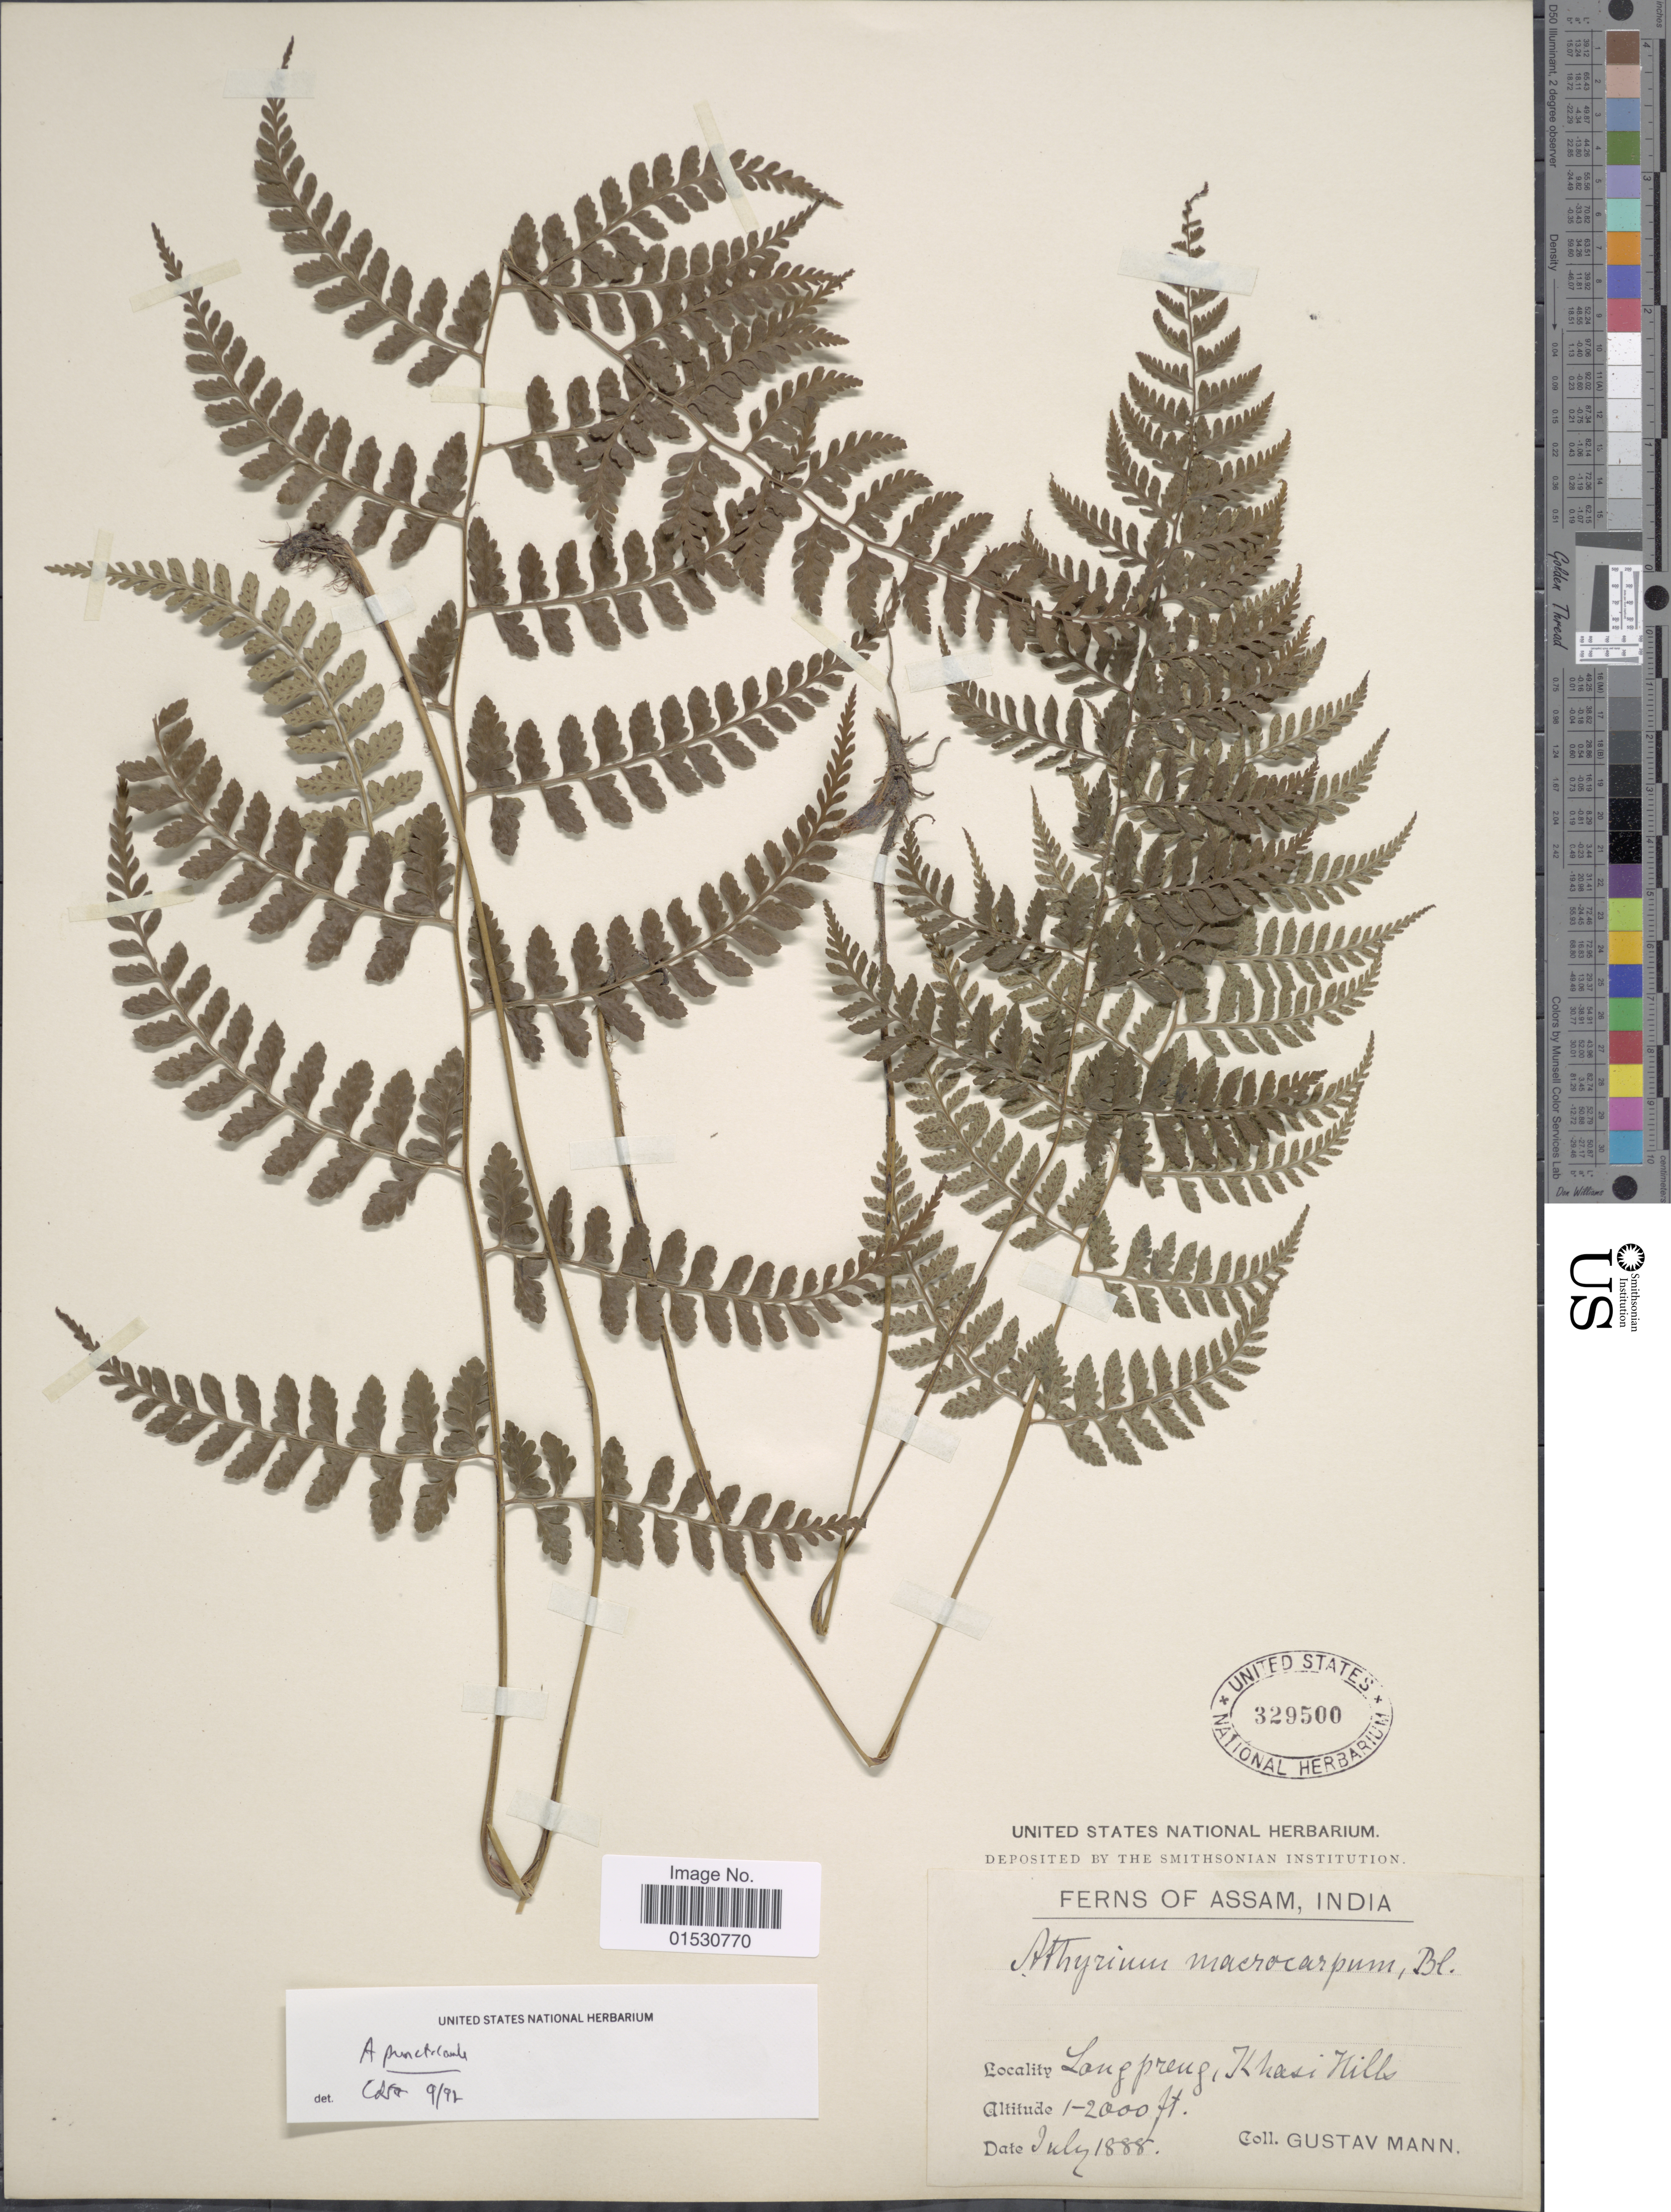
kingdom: Plantae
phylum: Tracheophyta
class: Polypodiopsida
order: Polypodiales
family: Athyriaceae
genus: Athyrium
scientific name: Athyrium macrocarpon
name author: Bedd.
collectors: G. Mann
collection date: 1888-07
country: India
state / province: Meghalaya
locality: Long Preng, Khasi Hills.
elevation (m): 305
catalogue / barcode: US 329500